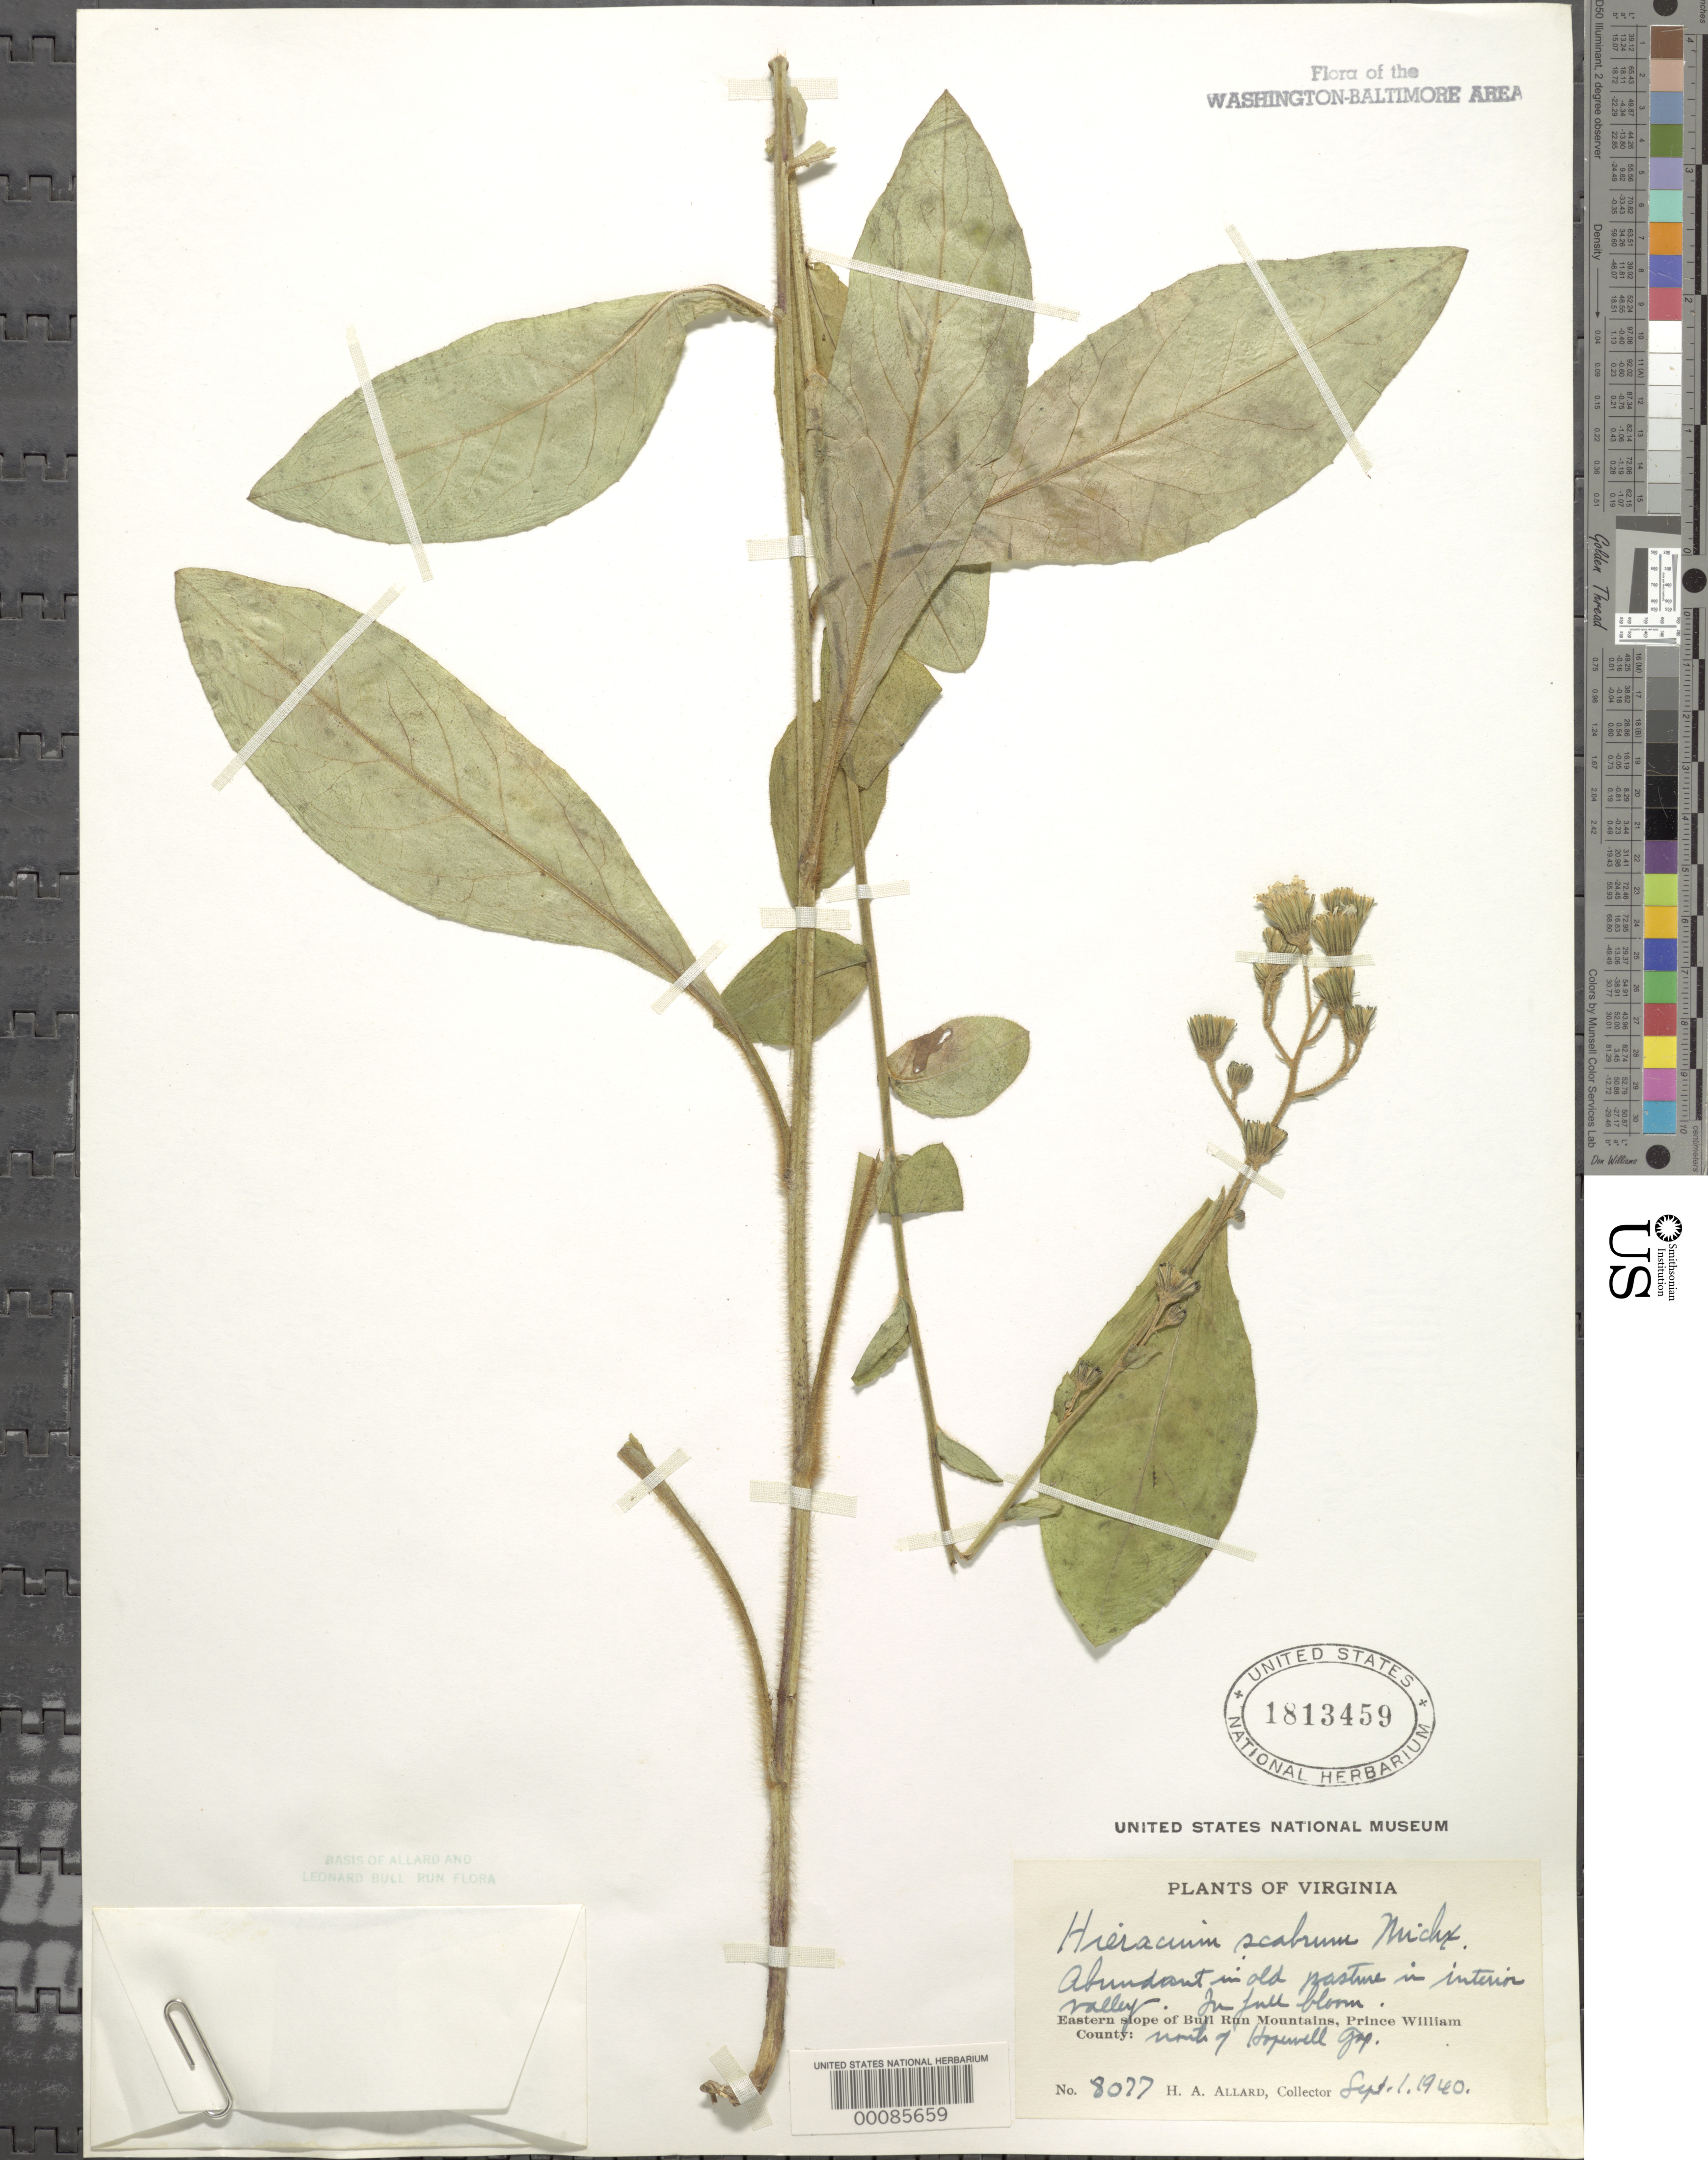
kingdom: Plantae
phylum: Tracheophyta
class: Magnoliopsida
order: Asterales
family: Asteraceae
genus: Pilosella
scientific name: Pilosella verruculata subsp. verruculata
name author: (Link) Soják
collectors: H. A. Allard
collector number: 8077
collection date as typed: -1 Sep 1940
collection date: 1940-09-01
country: United States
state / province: Virginia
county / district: Prince William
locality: North of Hopewell Gap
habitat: Old pasture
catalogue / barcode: US 1813459